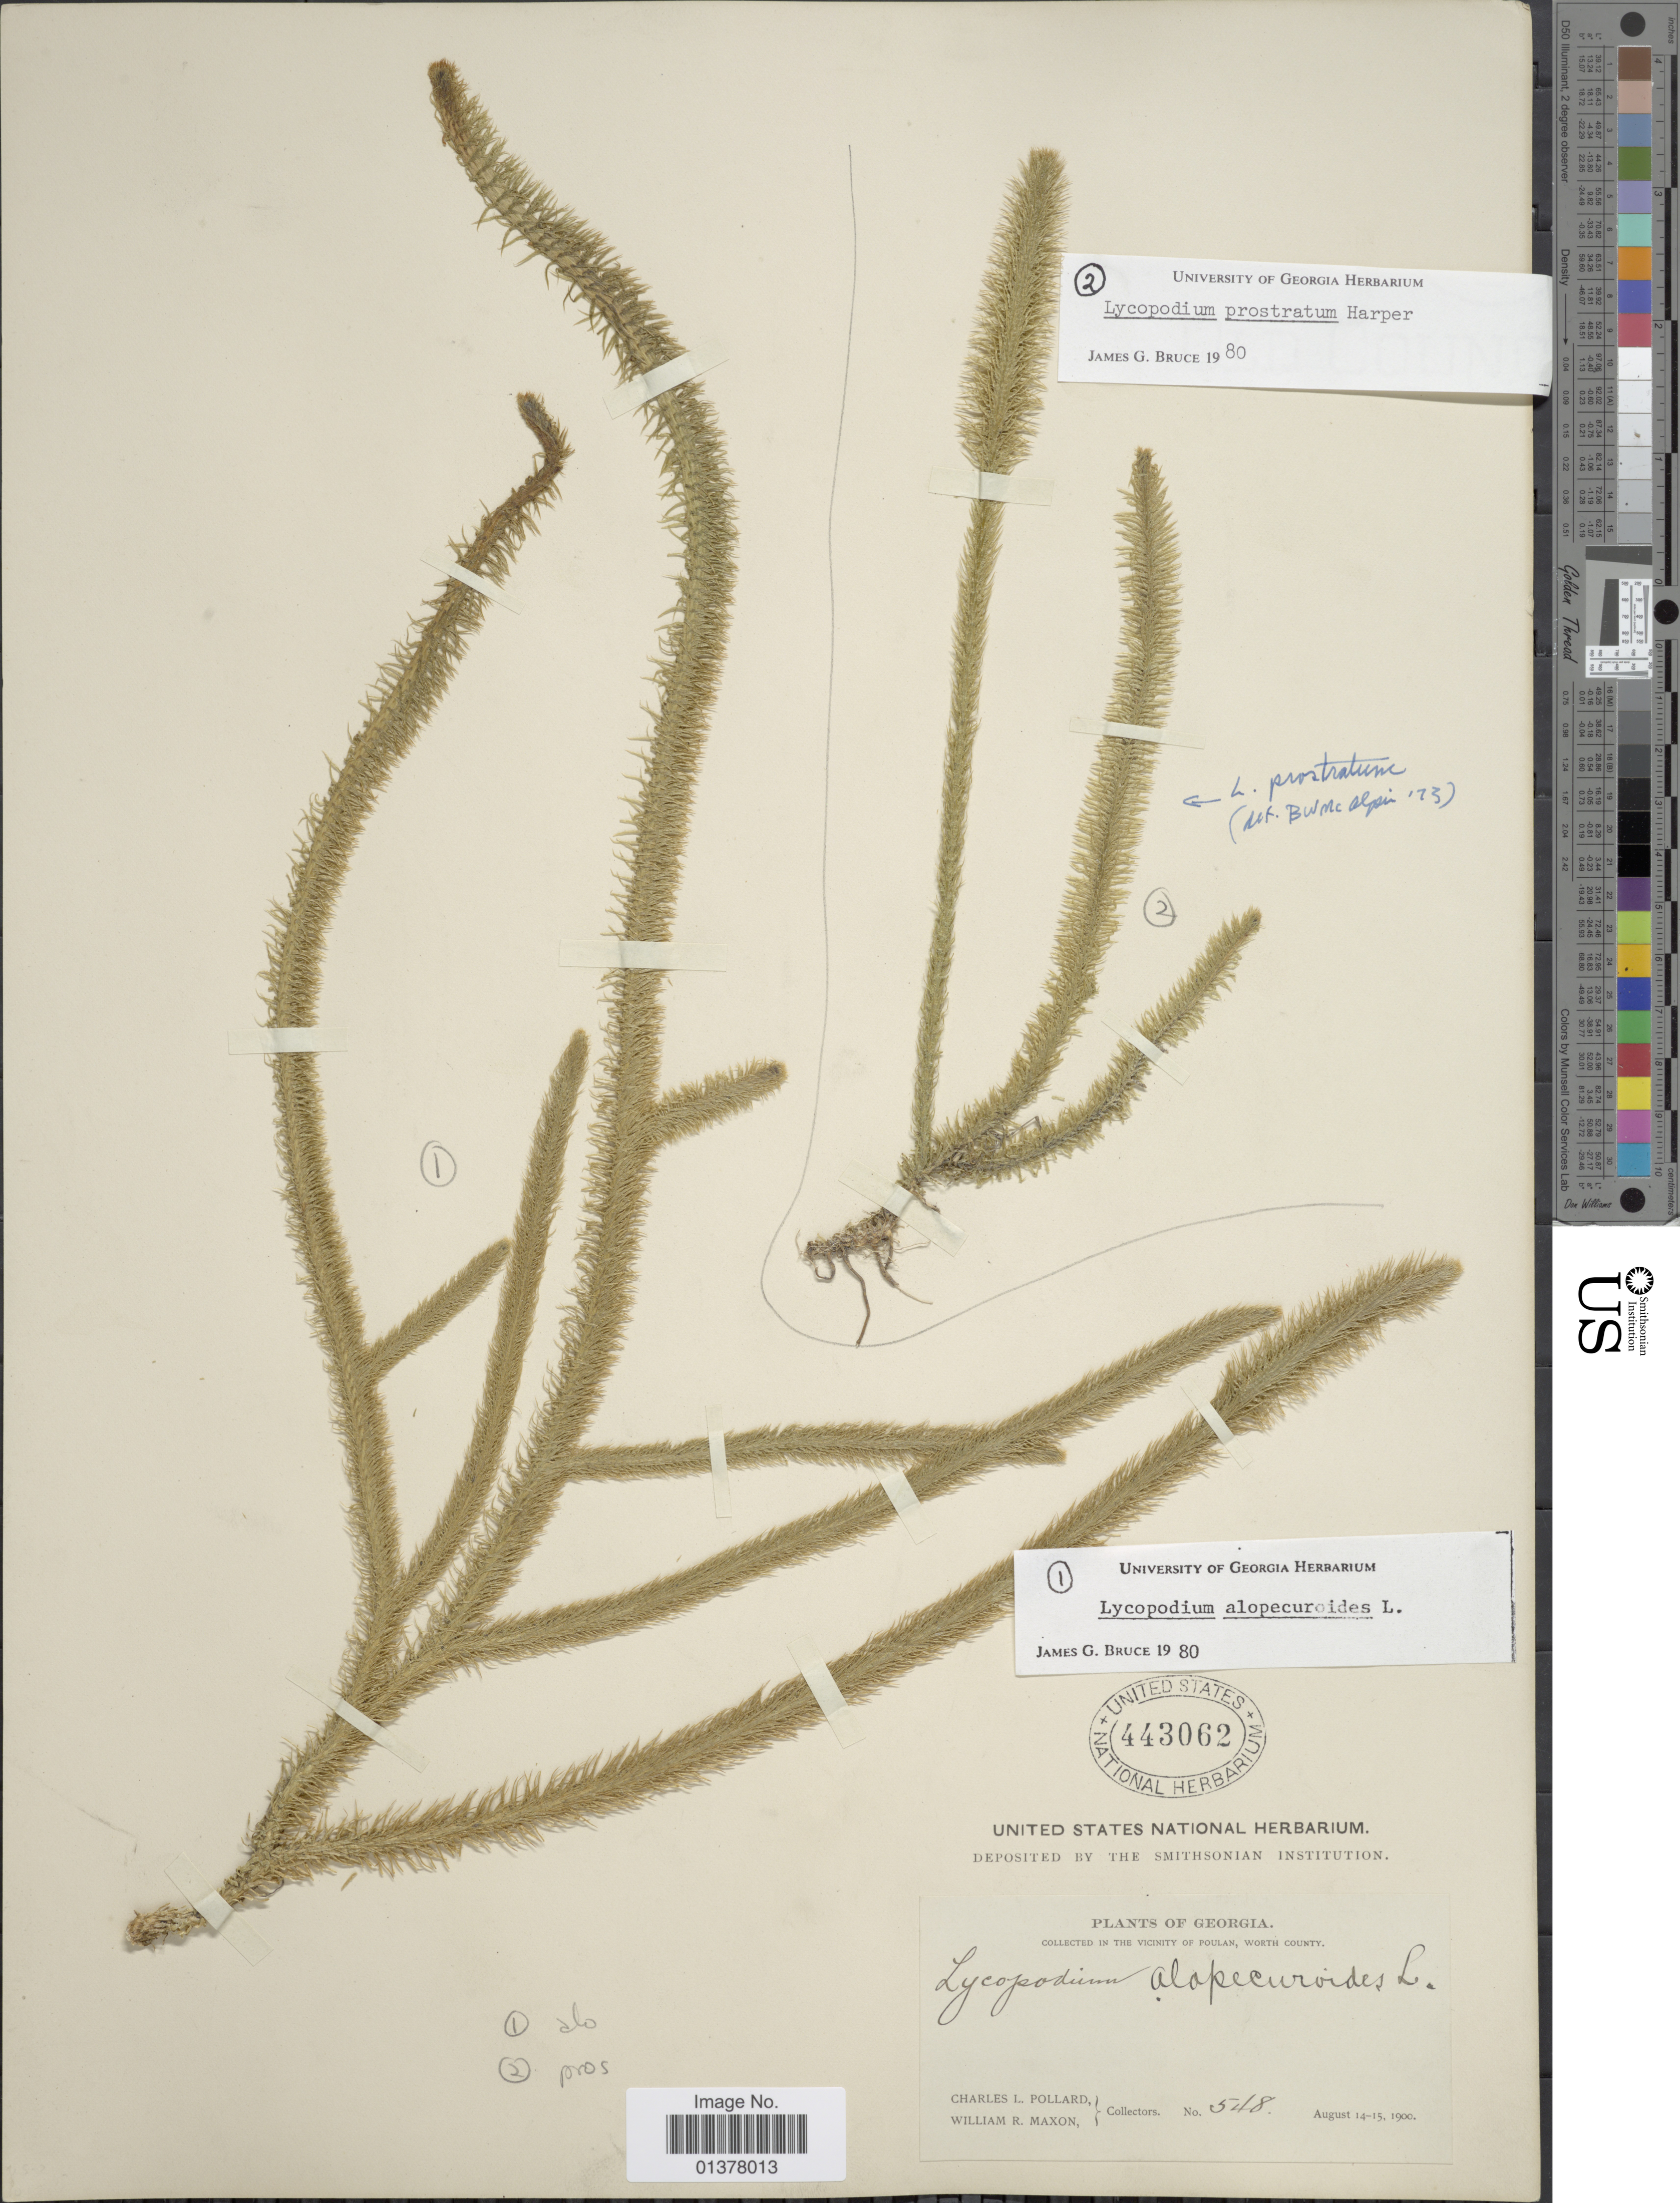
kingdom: Plantae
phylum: Tracheophyta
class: Lycopodiopsida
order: Lycopodiales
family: Lycopodiaceae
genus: Lycopodiella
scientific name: Lycopodiella alopecuroides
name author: (L.) Cranfill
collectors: C. L. Pollard & W. R. Maxon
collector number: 548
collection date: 1900-08-14/1900-08-15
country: United States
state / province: Georgia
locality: Vicinity of Poulan, Worth County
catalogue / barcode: US 443062